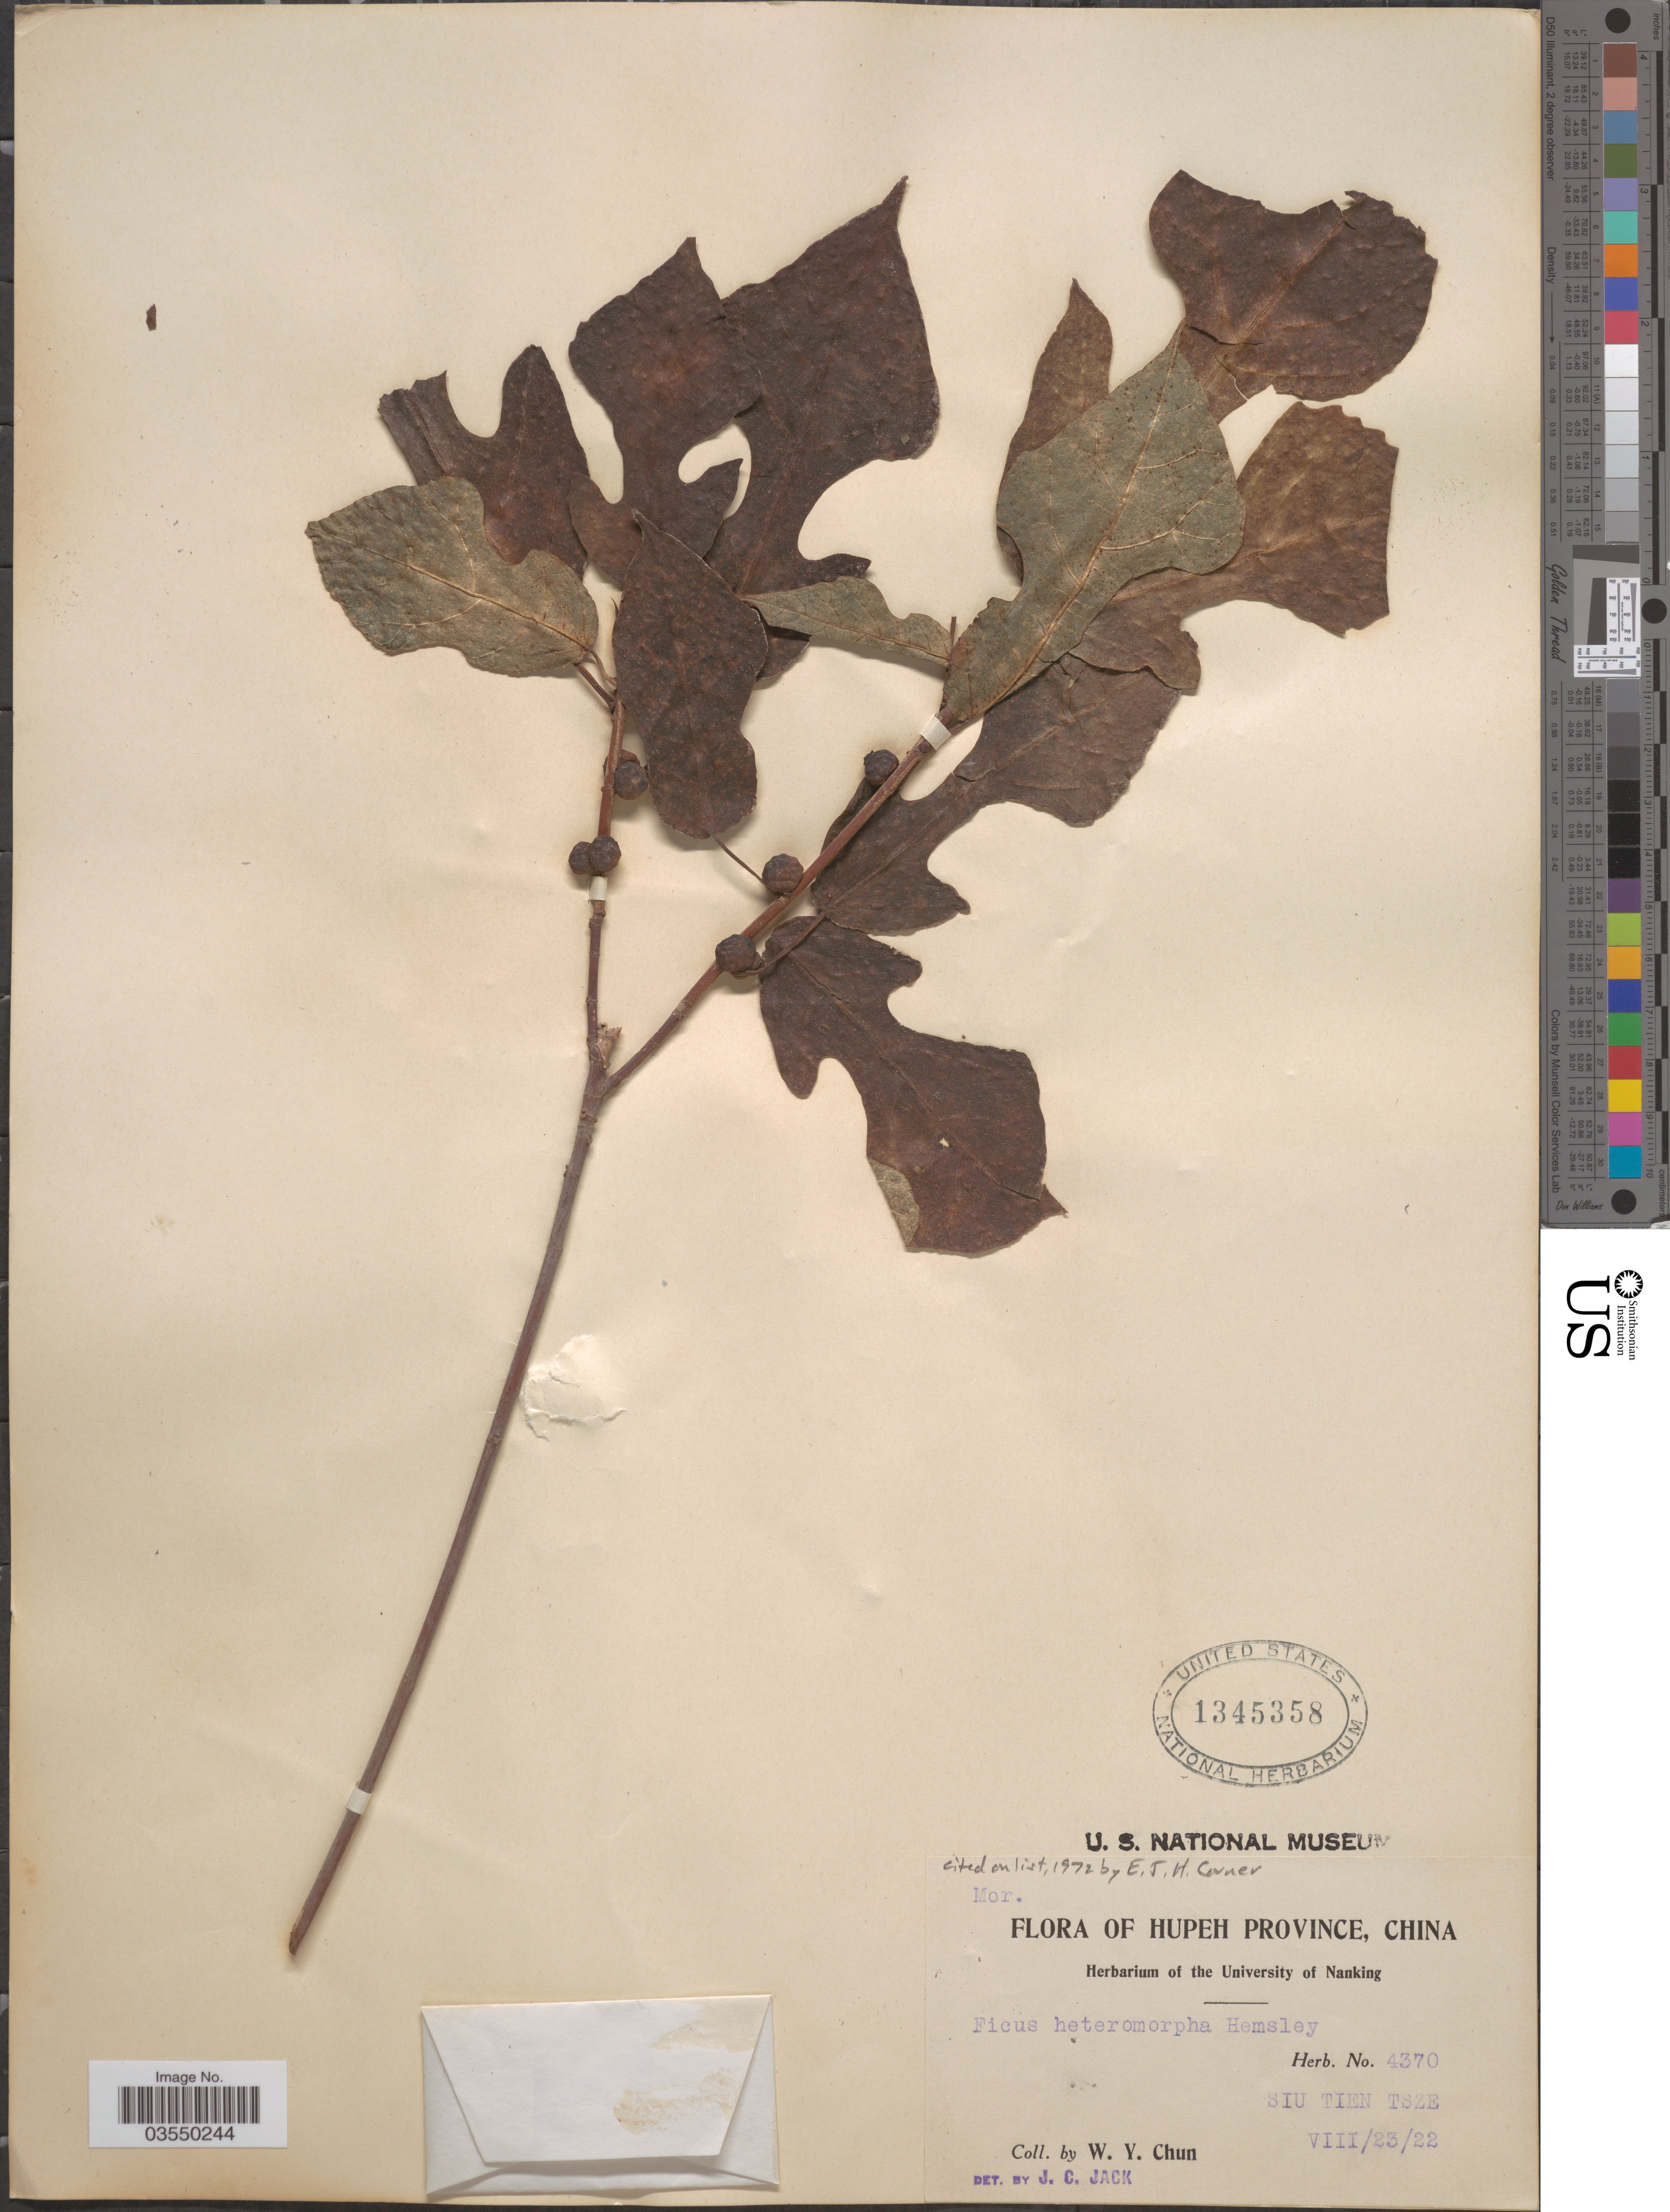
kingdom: Plantae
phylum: Tracheophyta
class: Magnoliopsida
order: Rosales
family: Moraceae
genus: Ficus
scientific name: Ficus heteromorpha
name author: Hemsl.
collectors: W. Y. Chun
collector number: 4370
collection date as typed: Transcribed d/m/y: 23/8/22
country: China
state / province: Hubei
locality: Hupeh Province. Siu Tien Tsze.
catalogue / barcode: US 1345358